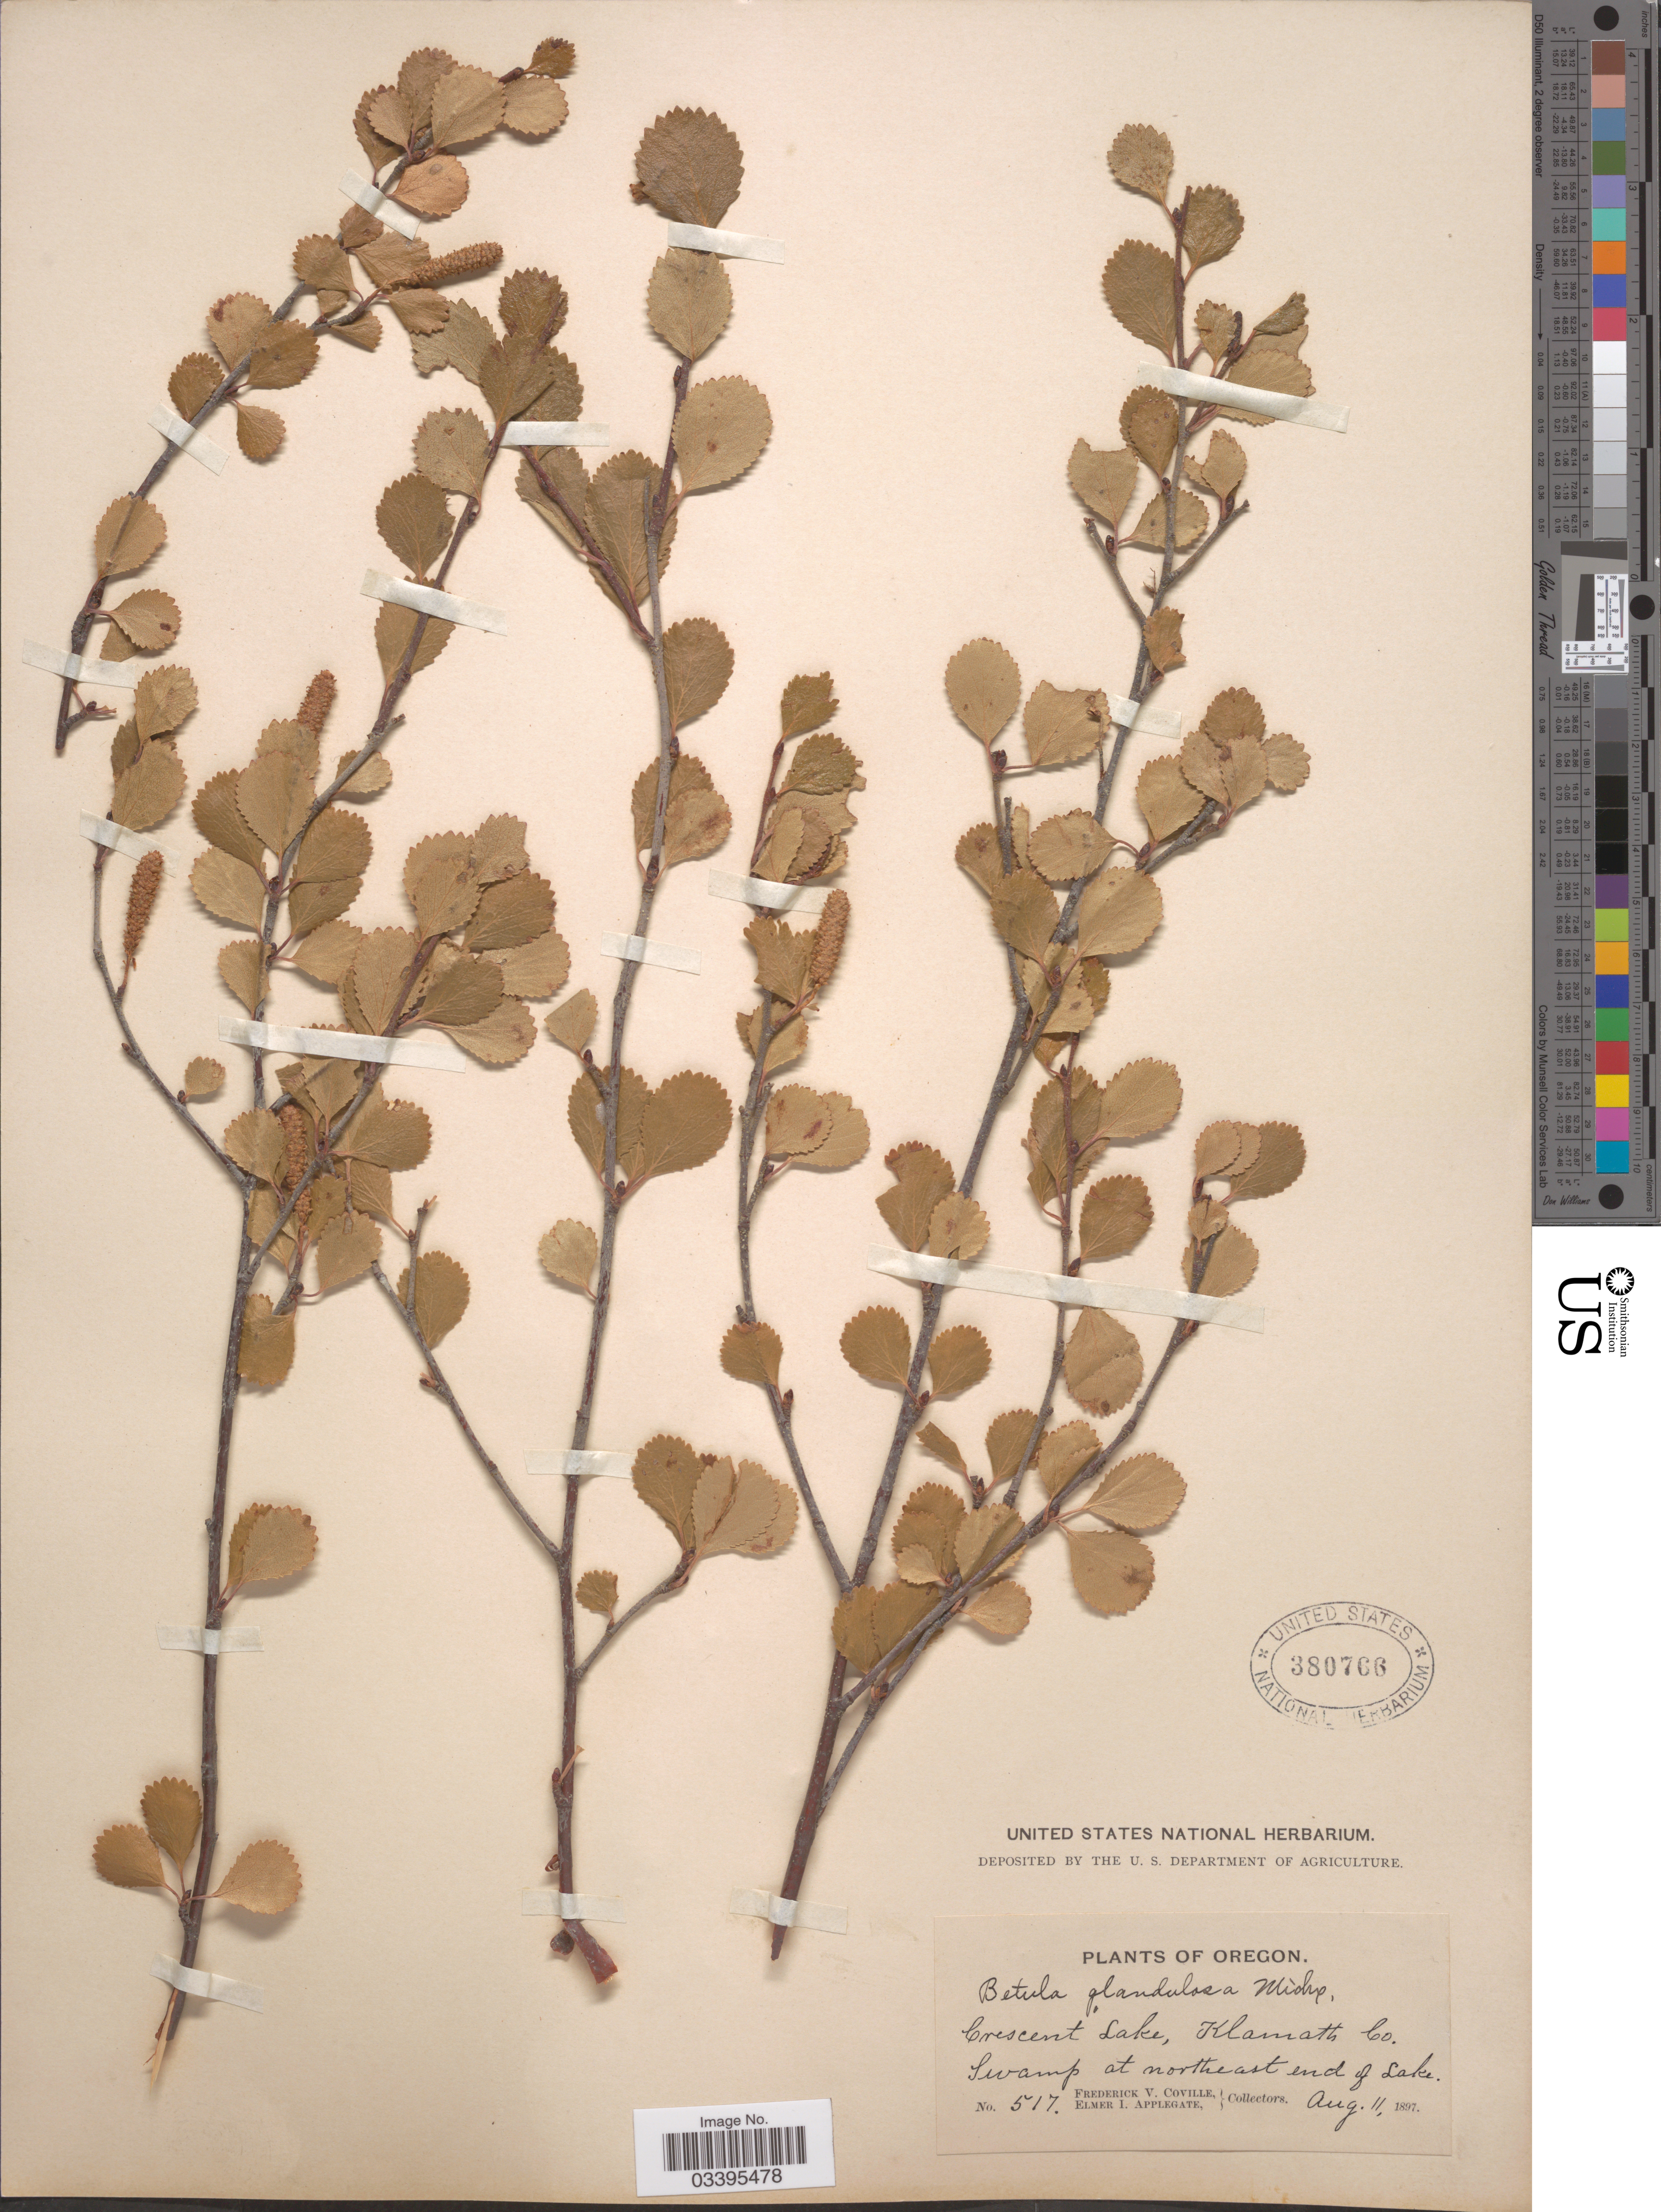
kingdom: Plantae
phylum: Tracheophyta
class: Magnoliopsida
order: Fagales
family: Betulaceae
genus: Betula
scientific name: Betula glandulosa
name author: Michx.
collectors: F. V. Coville & E. I. Applegate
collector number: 517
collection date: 1897-08-11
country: United States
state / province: Oregon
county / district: Klamath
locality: Crescent Lake, Klamath Co. Swamp at northeast end of lake.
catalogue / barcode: US 380766